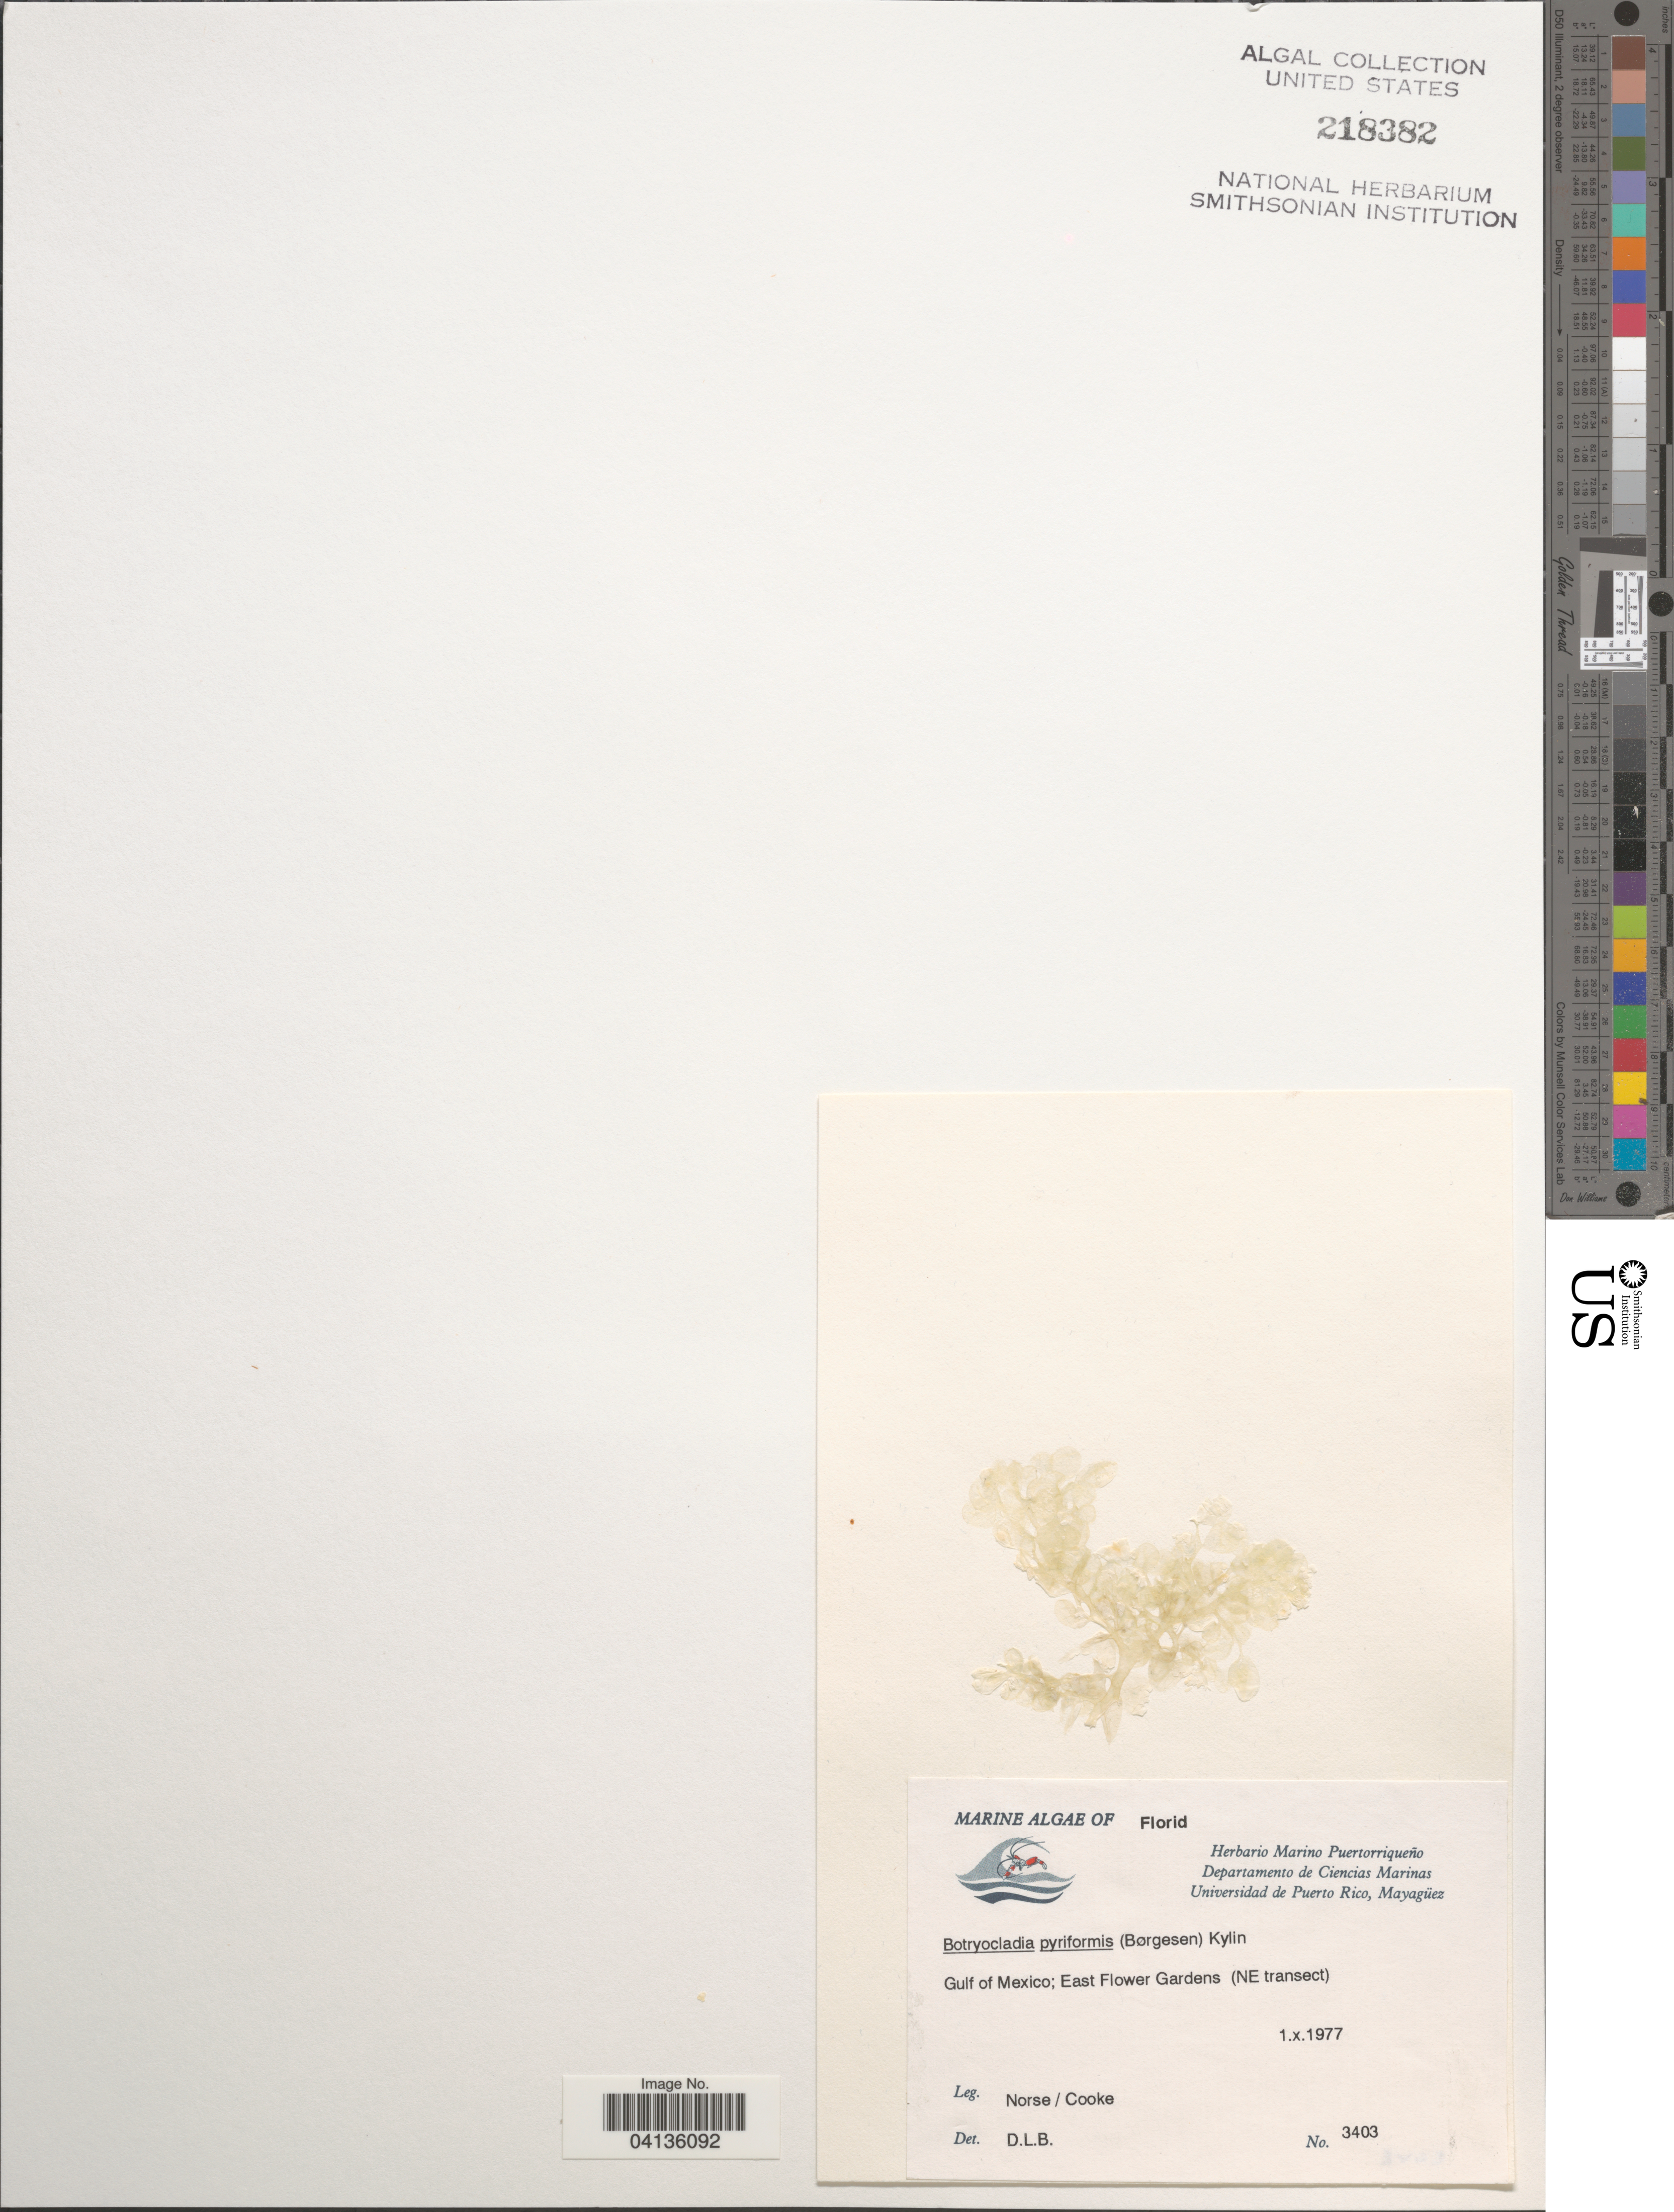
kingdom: Plantae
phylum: Rhodophyta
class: Florideophyceae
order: Rhodymeniales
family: Rhodymeniaceae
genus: Botryocladia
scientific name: Botryocladia pyriformis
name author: (Børgesen) Kylin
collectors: Norse & Cooke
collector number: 3403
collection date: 1977-10-01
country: United States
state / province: Florida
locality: Gulf of Mexico; East Flower Gardens (NE transect).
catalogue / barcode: US 218382